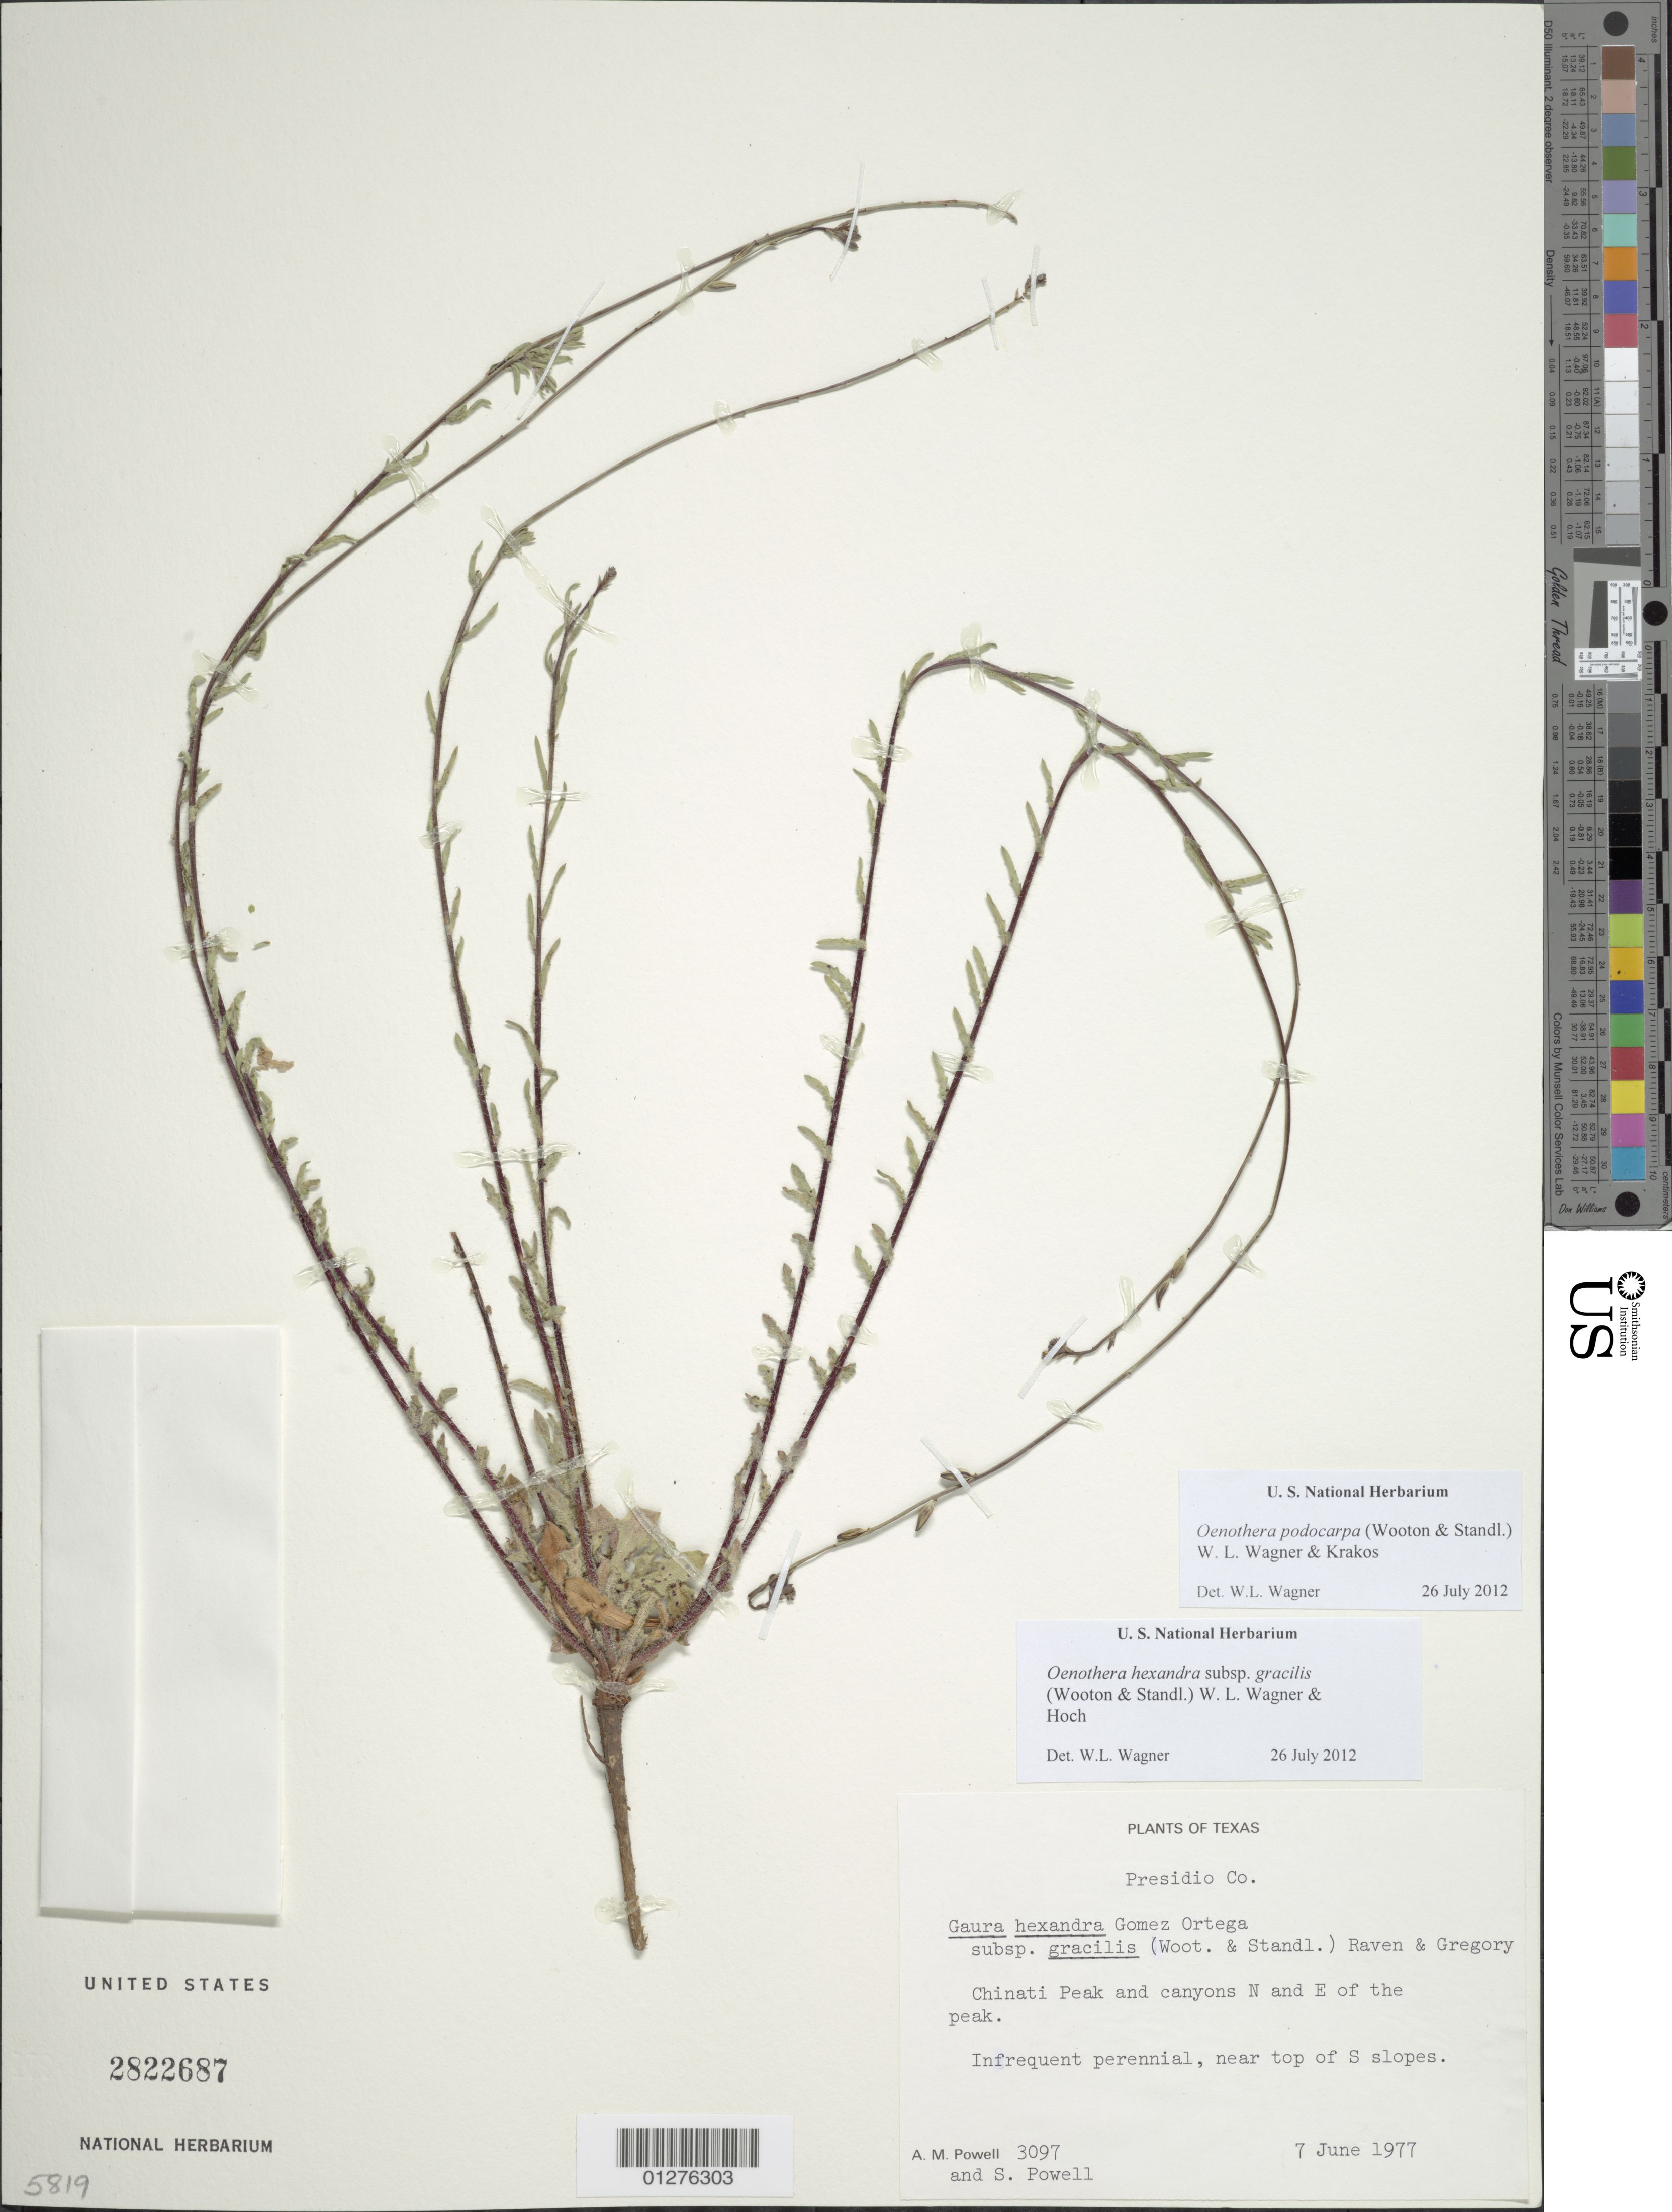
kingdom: Plantae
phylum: Tracheophyta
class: Magnoliopsida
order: Myrtales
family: Onagraceae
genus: Oenothera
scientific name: Oenothera nealleyi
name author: (J.M. Coult.) Krakos & W.L. Wagner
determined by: Wagner, W. L., (BOT), Smithsonian Institution - National Museum of Natural History (UNITED STATES)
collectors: A. M. Powell & S. Powell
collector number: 3097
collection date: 1977-06-07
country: United States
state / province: Texas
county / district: Presidio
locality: Chinati Peak and canyons N and E of the peak.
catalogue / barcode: US 2822687